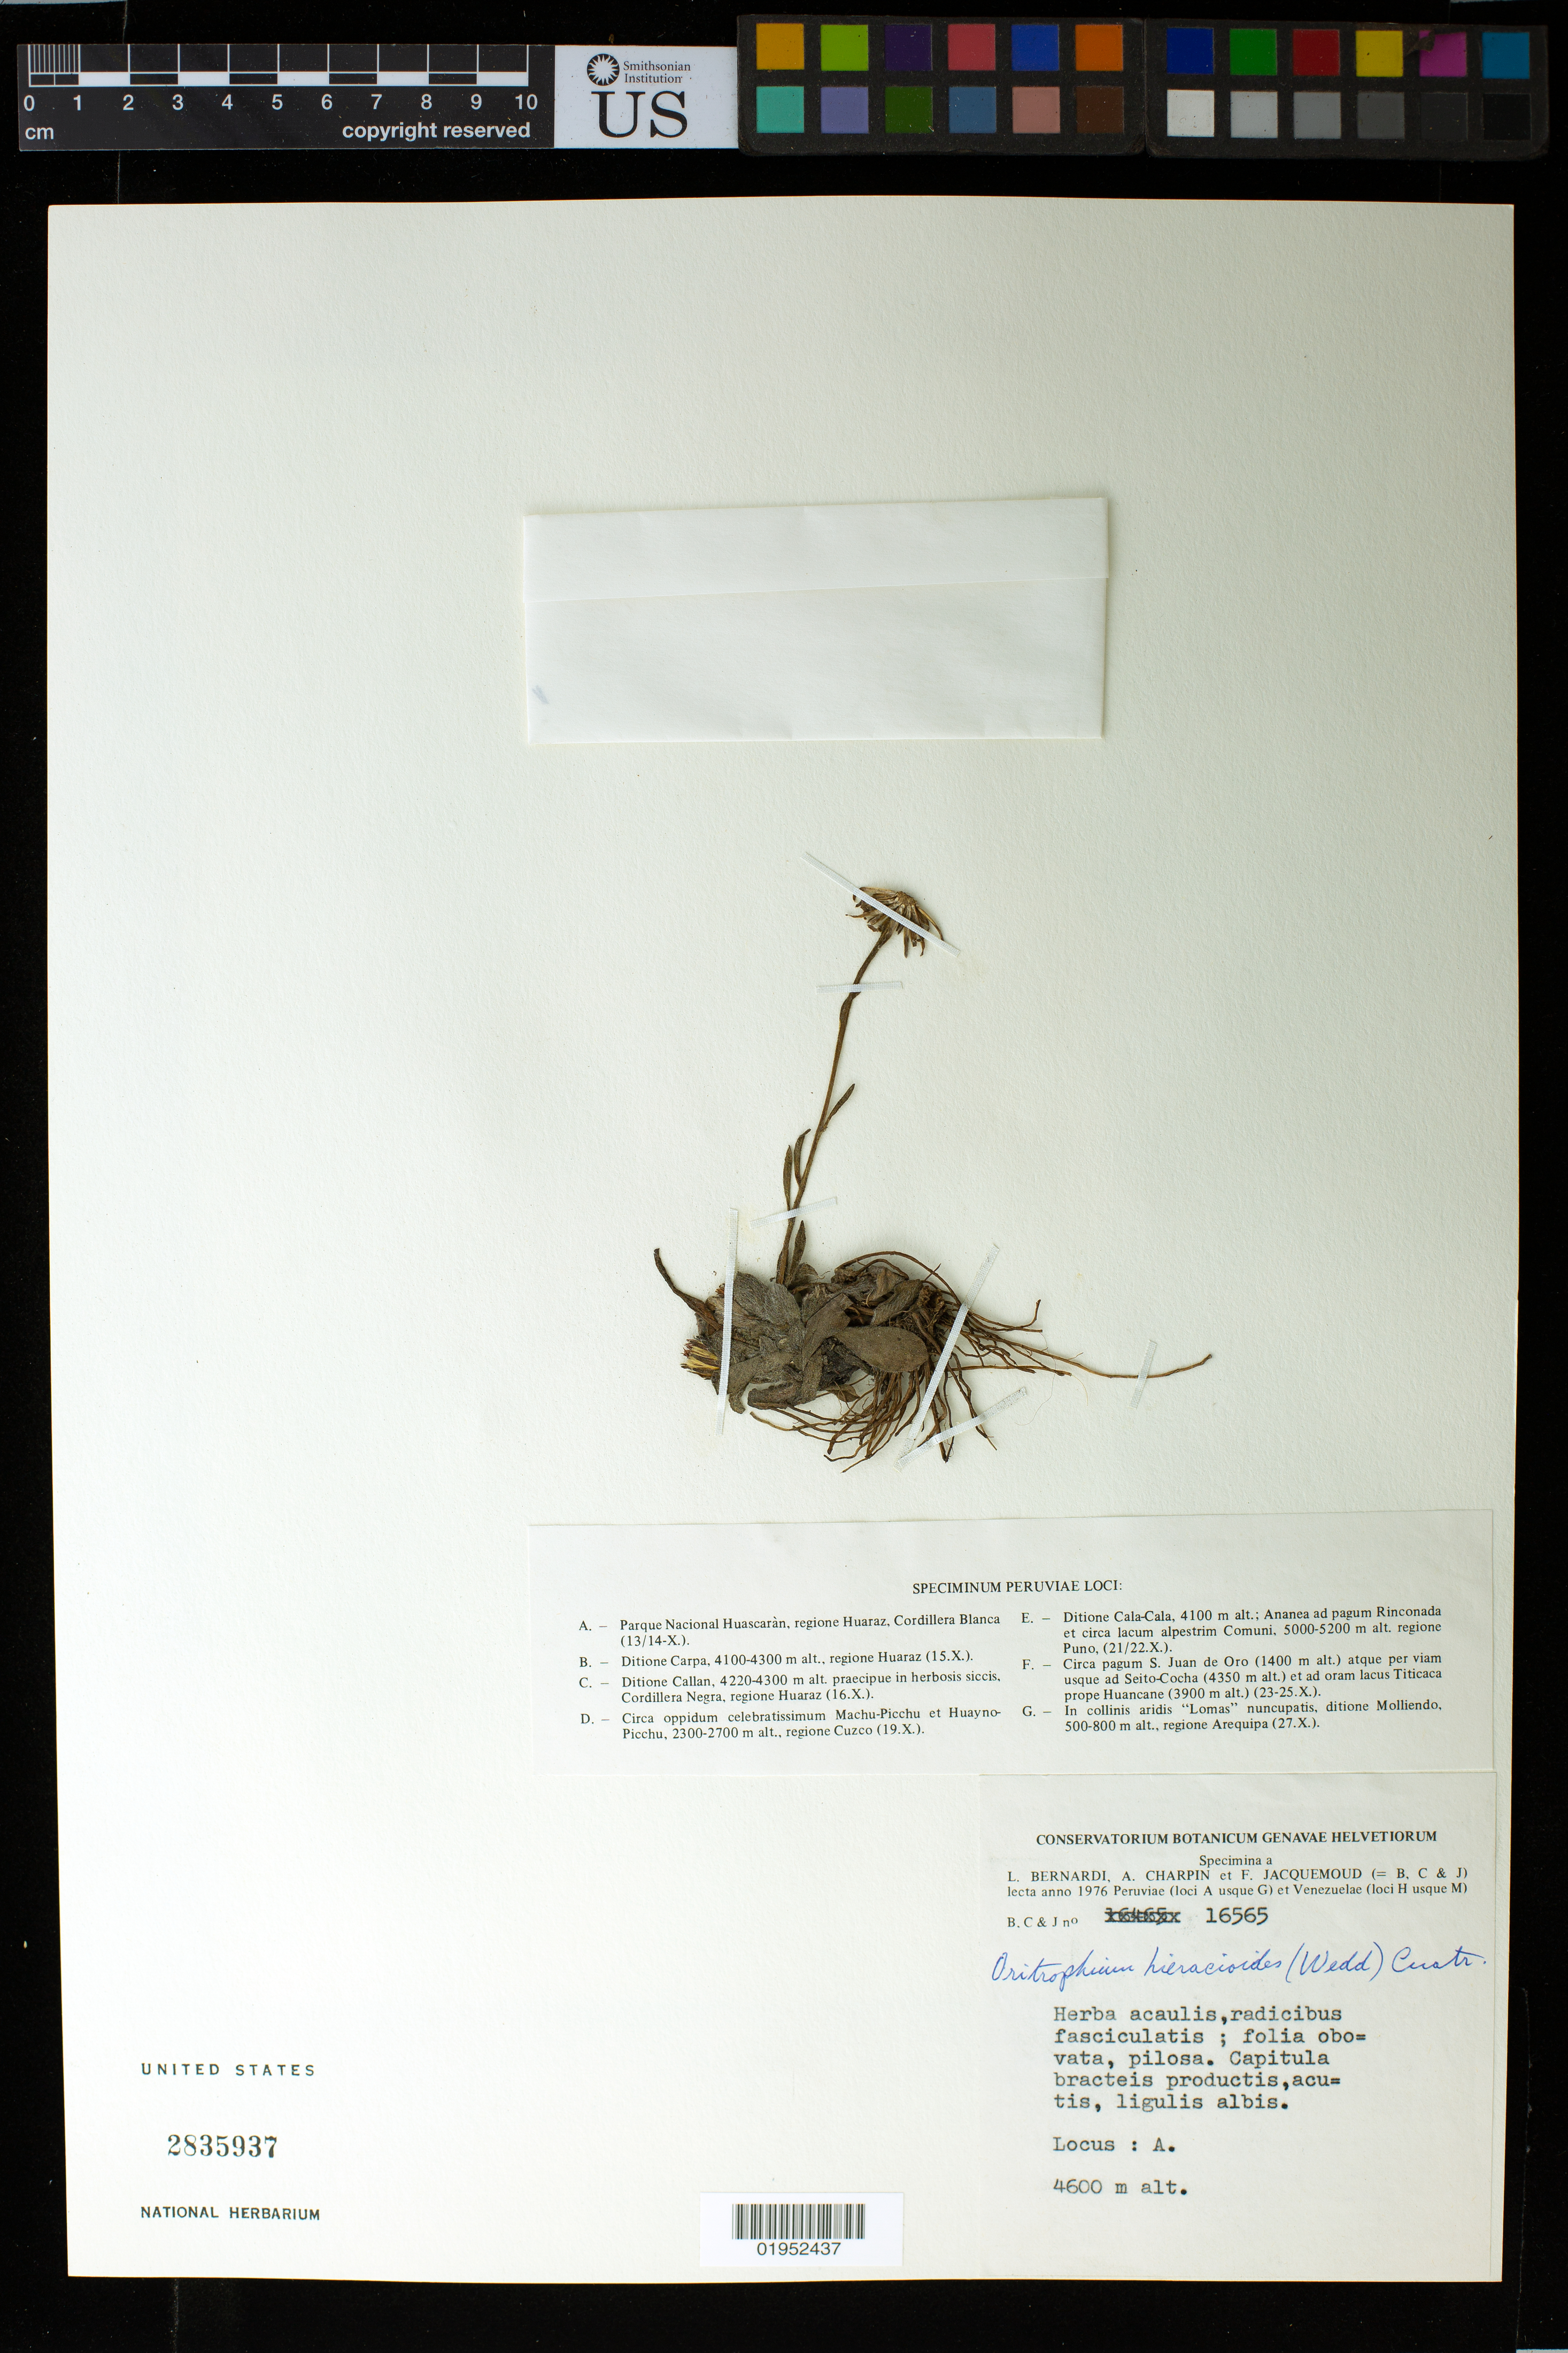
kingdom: Plantae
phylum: Tracheophyta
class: Magnoliopsida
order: Asterales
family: Asteraceae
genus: Oritrophium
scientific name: Oritrophium hieracioides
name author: (Wedd.) Cuatrec.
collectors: L. Bernardi, A. Charpin & F. Jacquemoud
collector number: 16565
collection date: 1976-10-13/1976-10-14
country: Peru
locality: Parque nacional Huascaran, regione Huaraz, Cordillera Blanca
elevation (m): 4500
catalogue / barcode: US 2835937